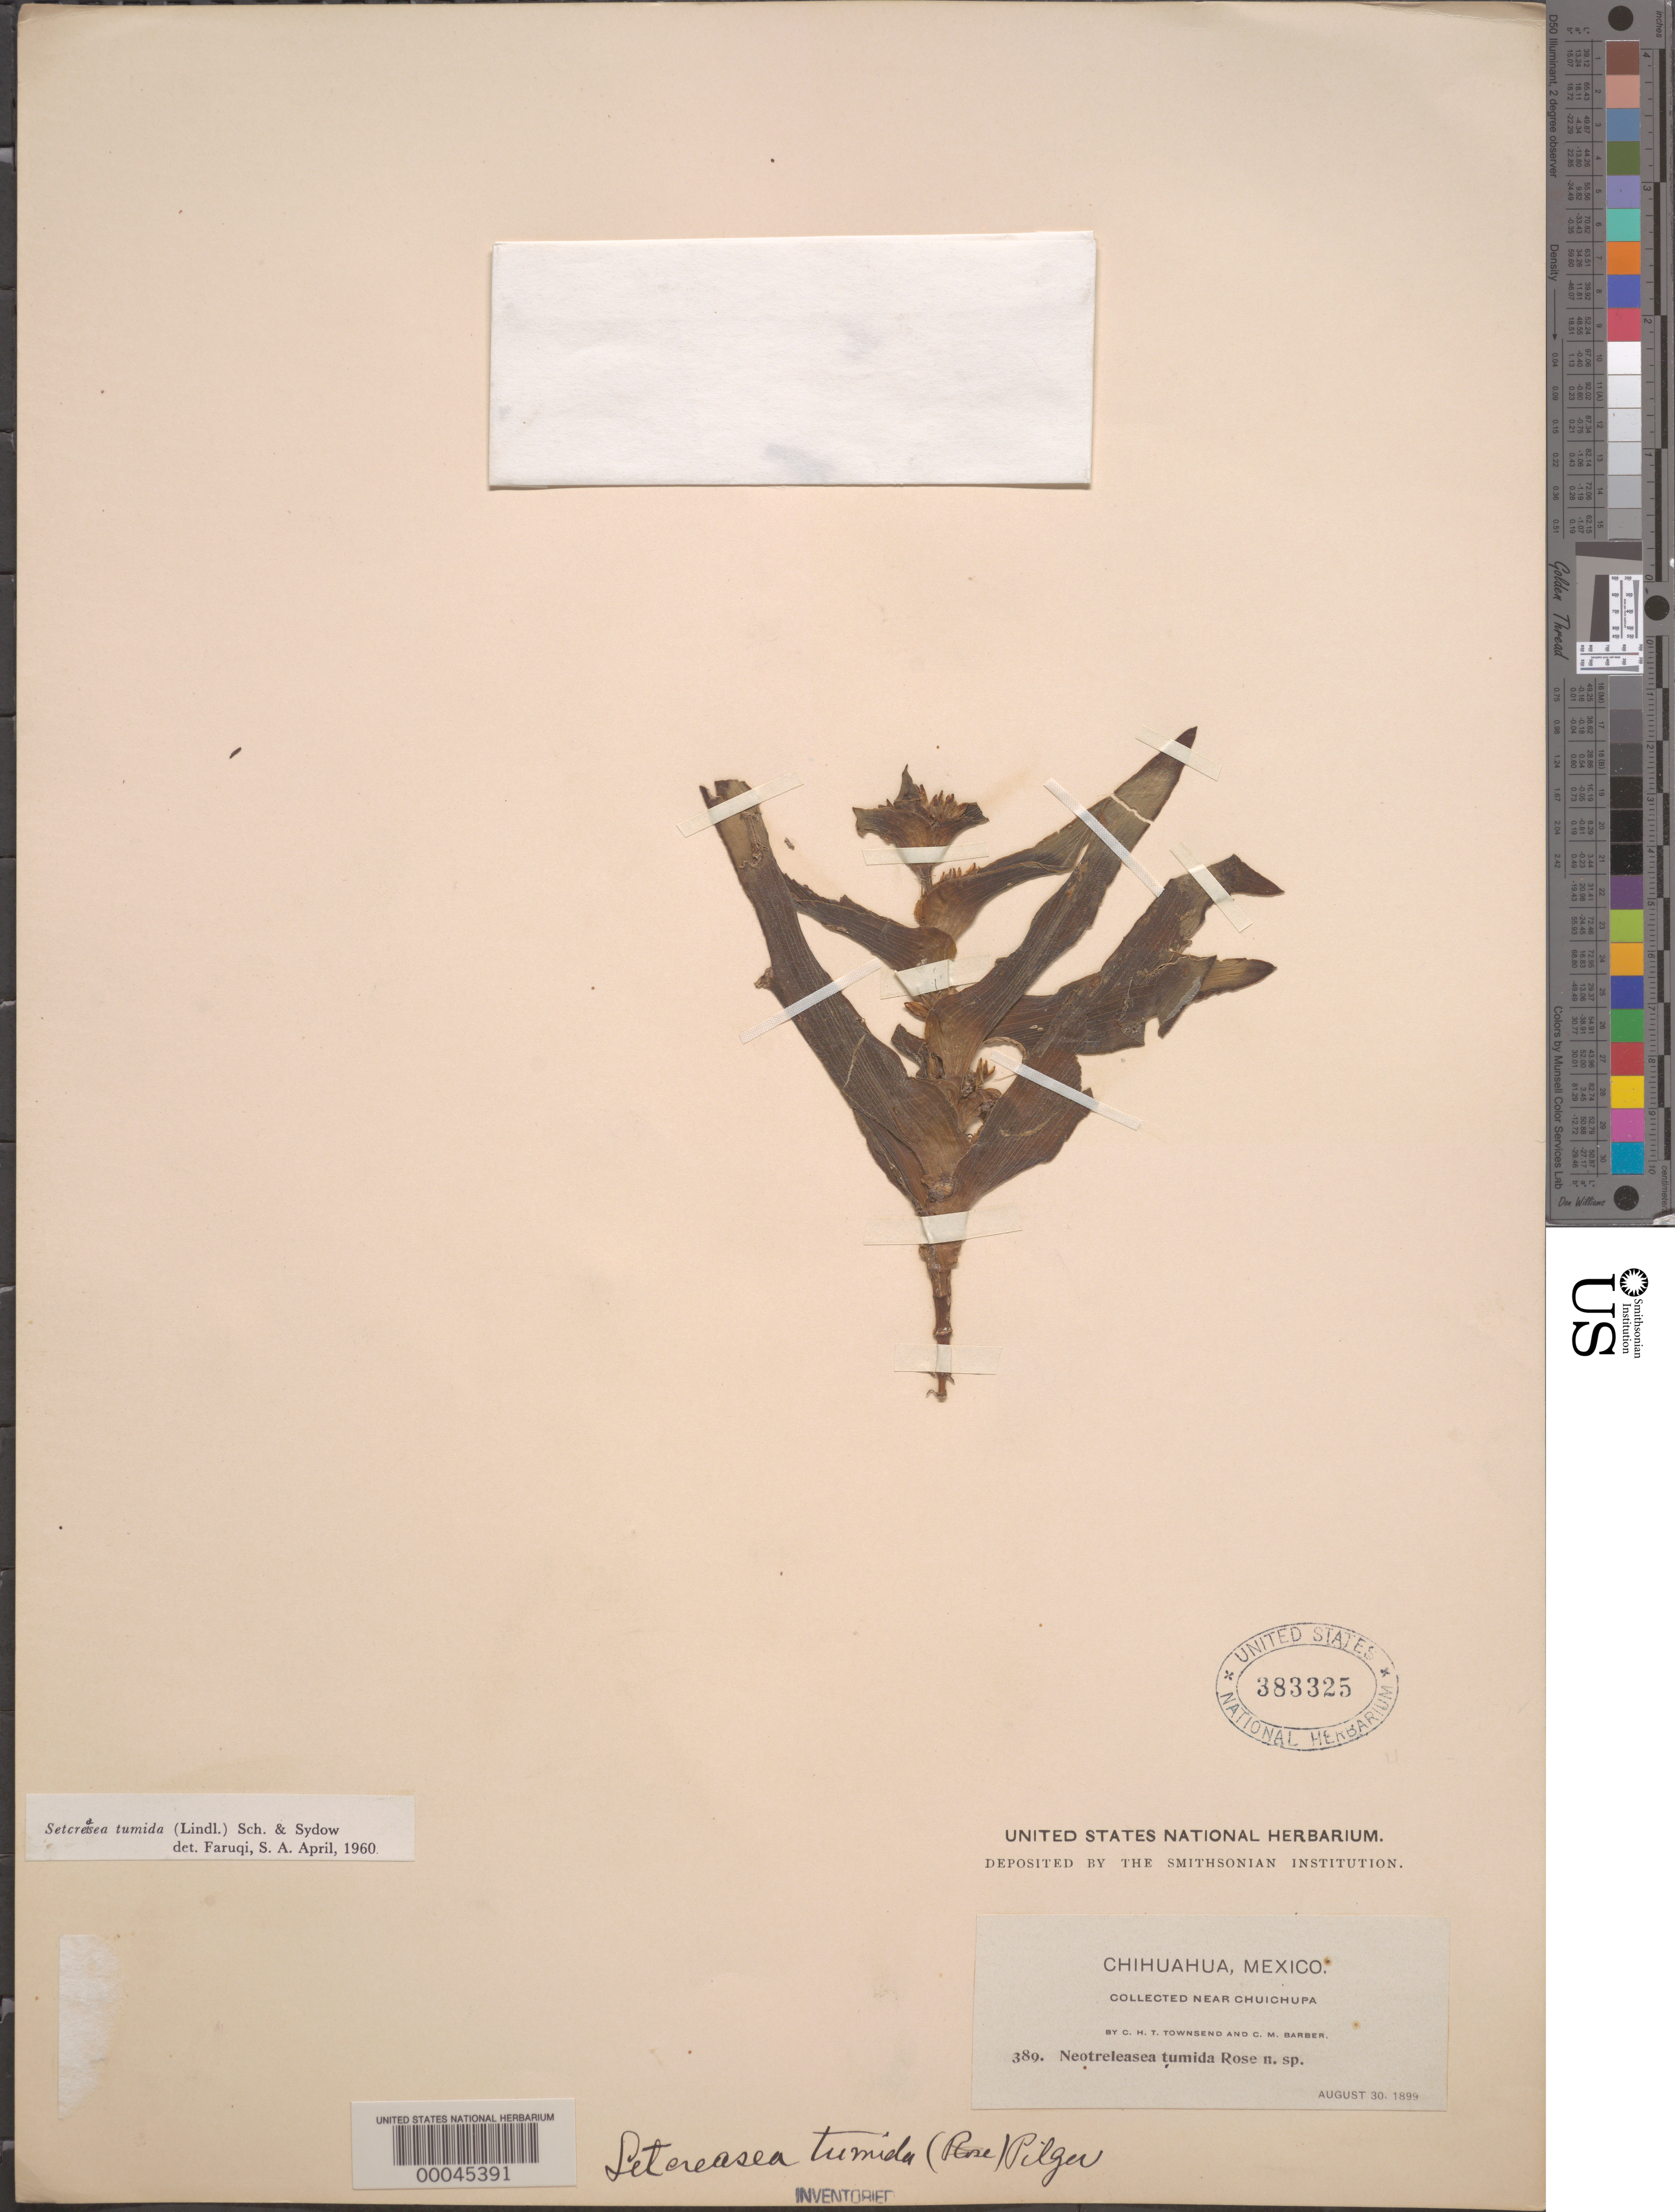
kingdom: Plantae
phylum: Tracheophyta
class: Liliopsida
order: Commelinales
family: Commelinaceae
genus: Tradescantia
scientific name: Tradescantia andrieuxii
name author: C.B. Clarke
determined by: Strong, Mark T., (BOT), Smithsonian Institution - National Museum of Natural History (UNITED STATES)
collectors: C. H. T. Townsend & C. Barber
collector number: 389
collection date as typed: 30 Aug 1899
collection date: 1899-08-30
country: Mexico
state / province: Chihuahua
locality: Near chuichupa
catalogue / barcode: US 383325